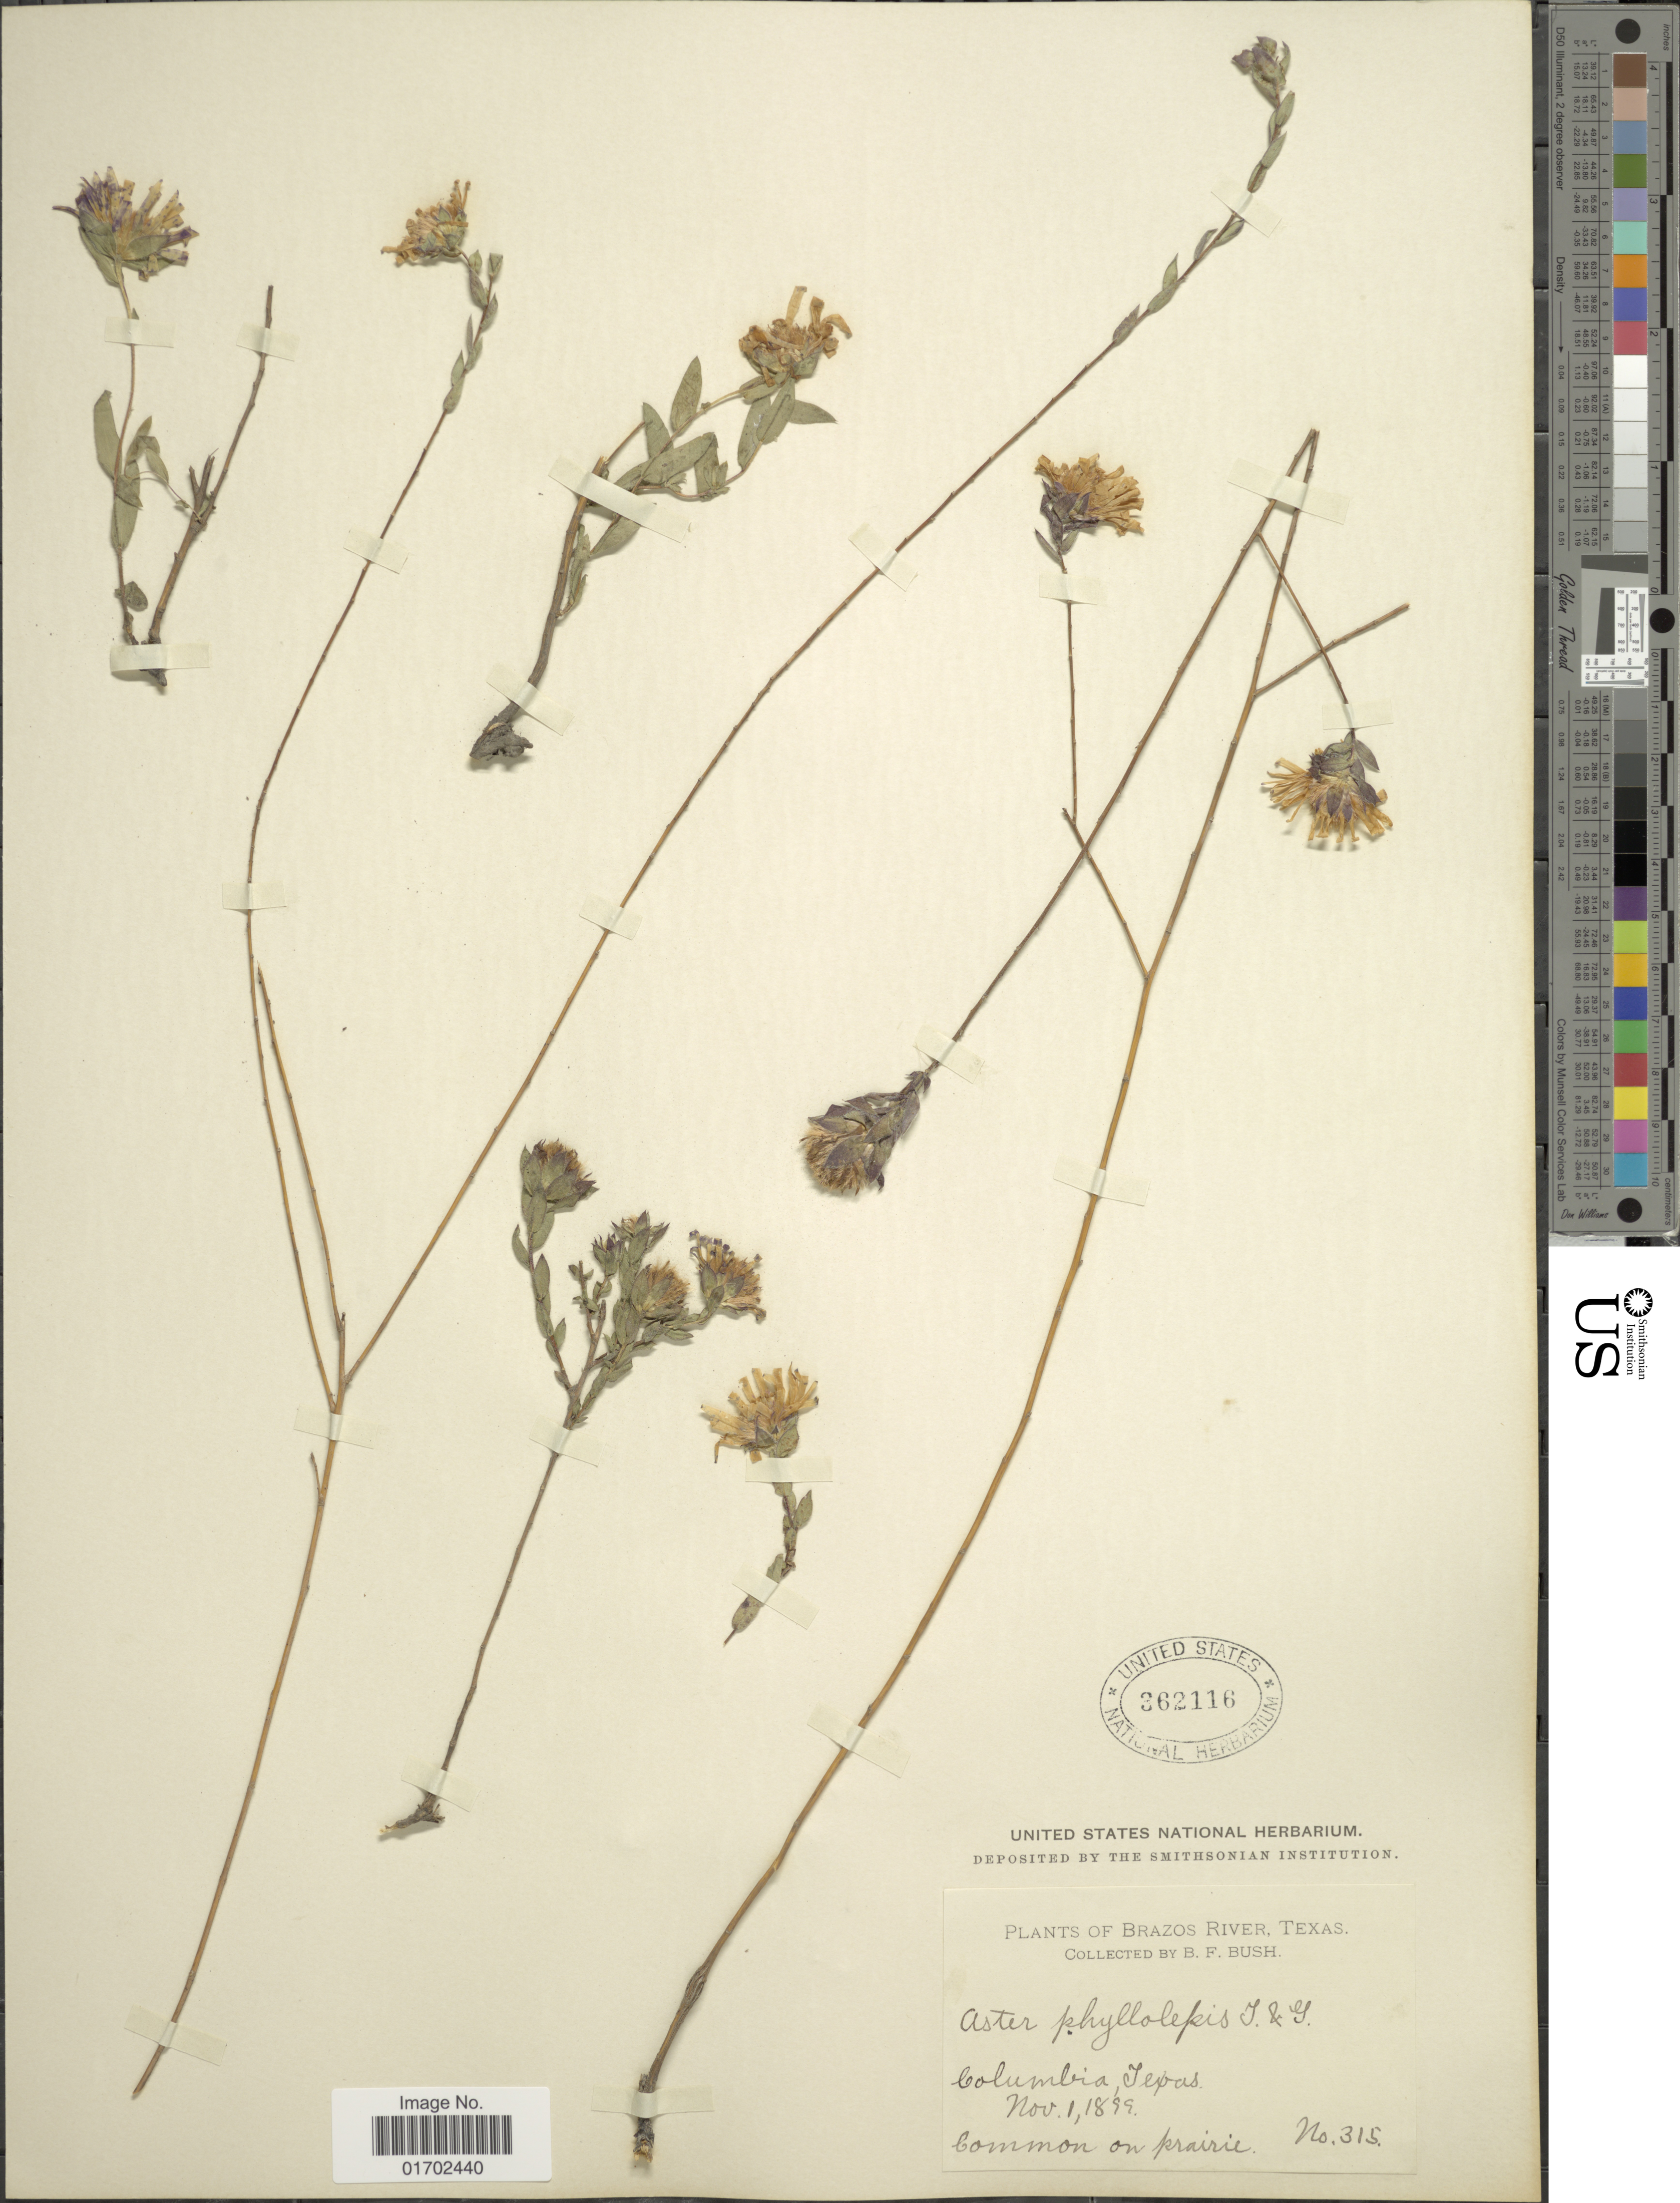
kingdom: Plantae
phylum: Tracheophyta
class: Magnoliopsida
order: Asterales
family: Asteraceae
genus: Symphyotrichum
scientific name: Symphyotrichum pratense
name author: (Raf.) G.L. Nesom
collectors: B. F. Bush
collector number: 315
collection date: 1899-11-01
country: United States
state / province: Texas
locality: Brazos River, Texas. Columbia.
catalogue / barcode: US 362116